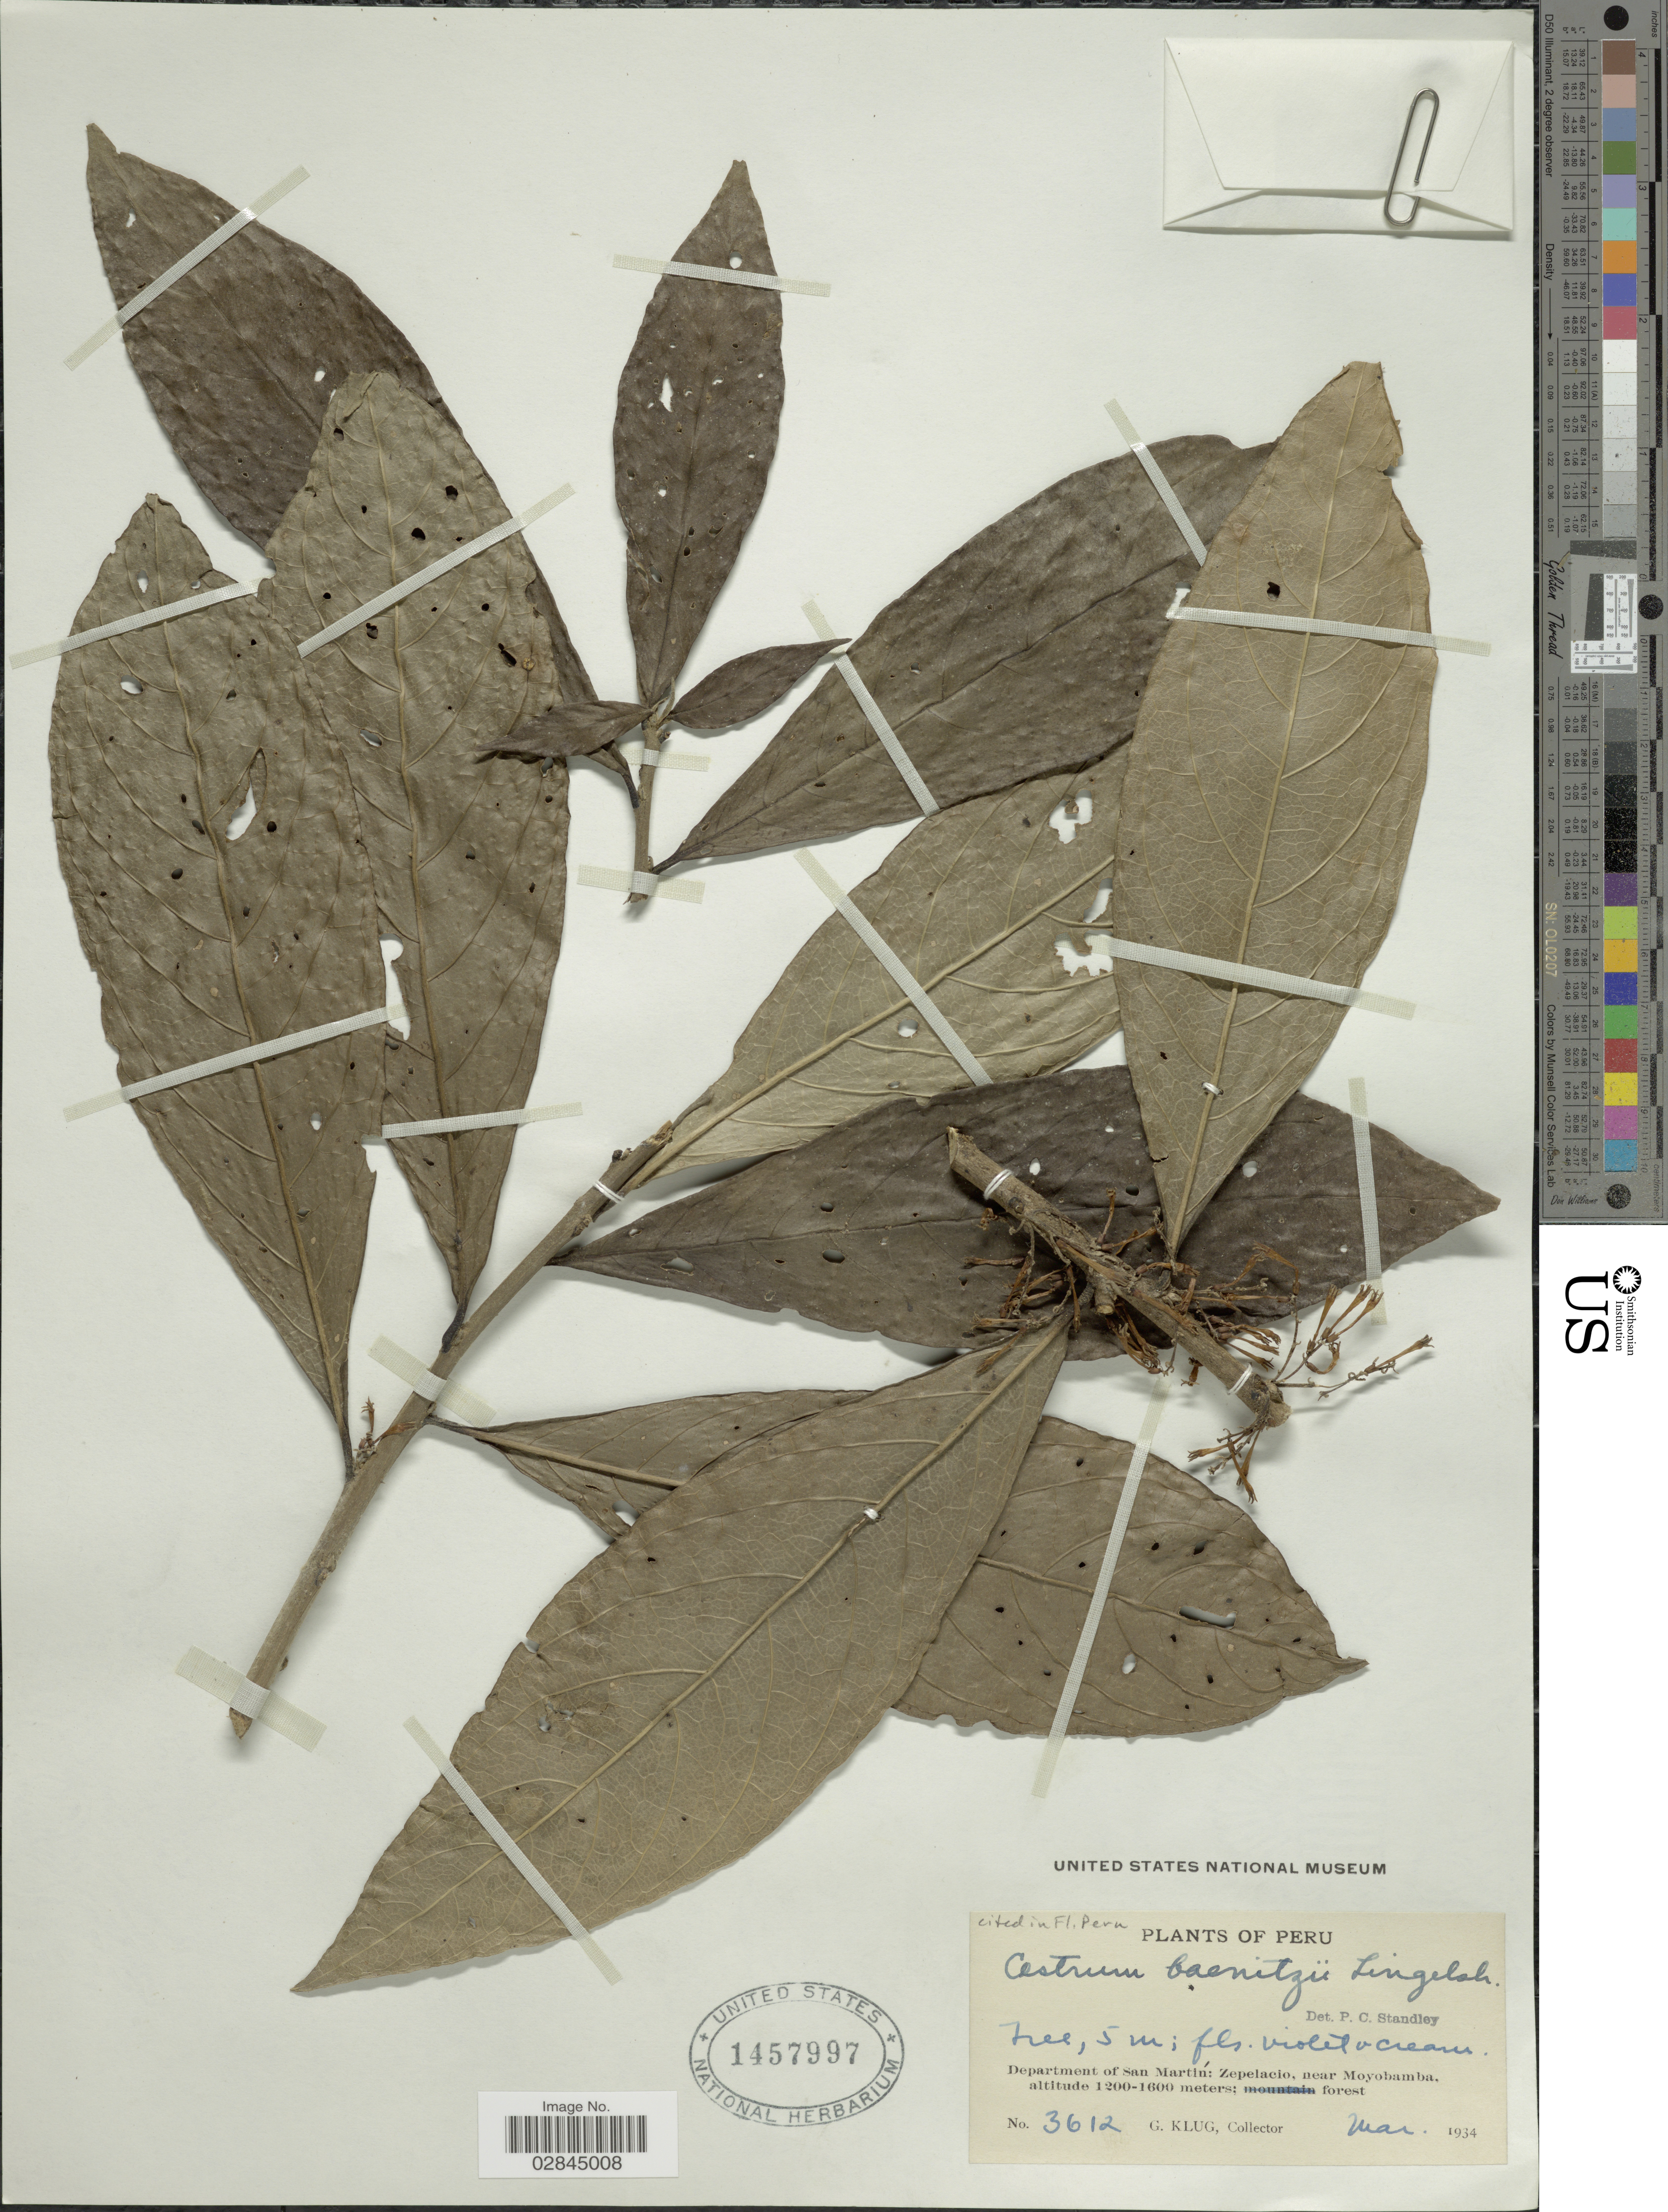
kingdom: Plantae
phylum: Tracheophyta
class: Magnoliopsida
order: Solanales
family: Solanaceae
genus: Cestrum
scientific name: Cestrum schlechtendahlii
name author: G. Don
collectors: G. Klug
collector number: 3612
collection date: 1934-03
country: Peru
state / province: San Martín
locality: Department of San Martín; Zepelacio, near Moyobamba.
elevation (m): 1200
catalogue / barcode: US 1457997